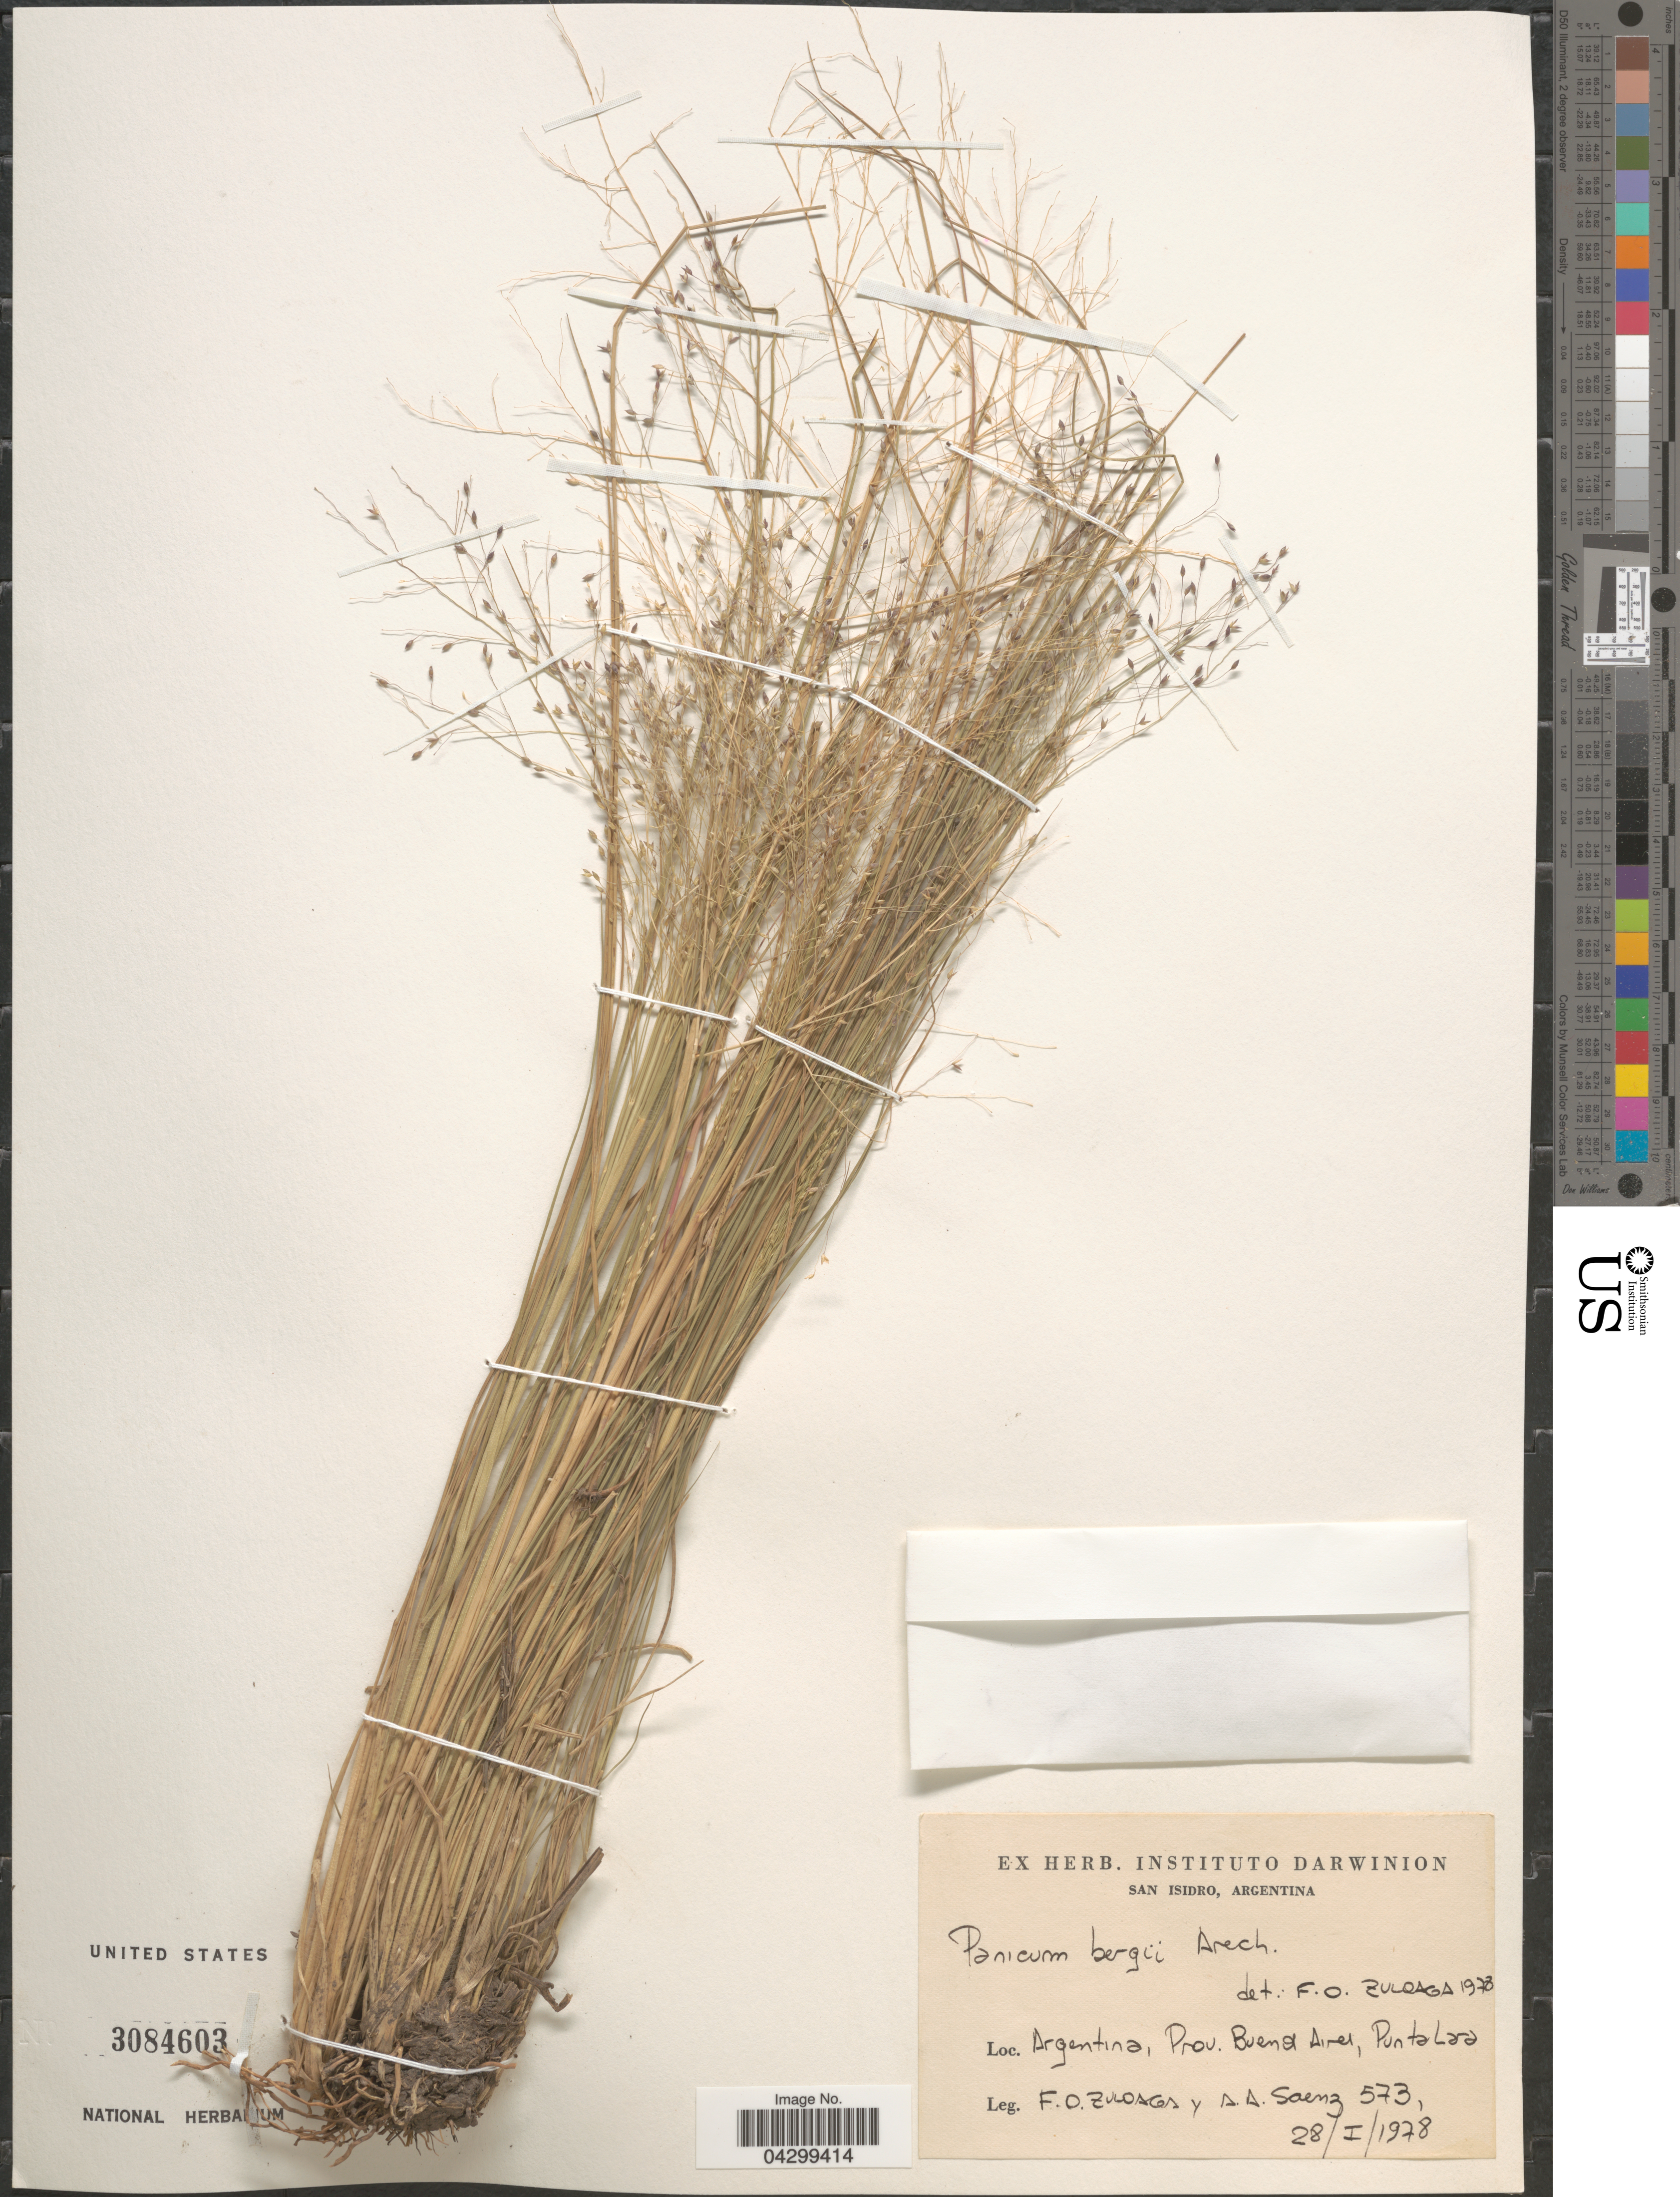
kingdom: Plantae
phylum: Tracheophyta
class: Liliopsida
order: Poales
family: Poaceae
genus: Panicum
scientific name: Panicum bergii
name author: Arechav.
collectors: F. O. Zuloaga & A. A. Saenz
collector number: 573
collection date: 1978-01-28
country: Argentina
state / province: Buenos Aires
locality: Punta Lara.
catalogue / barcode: US 3084603